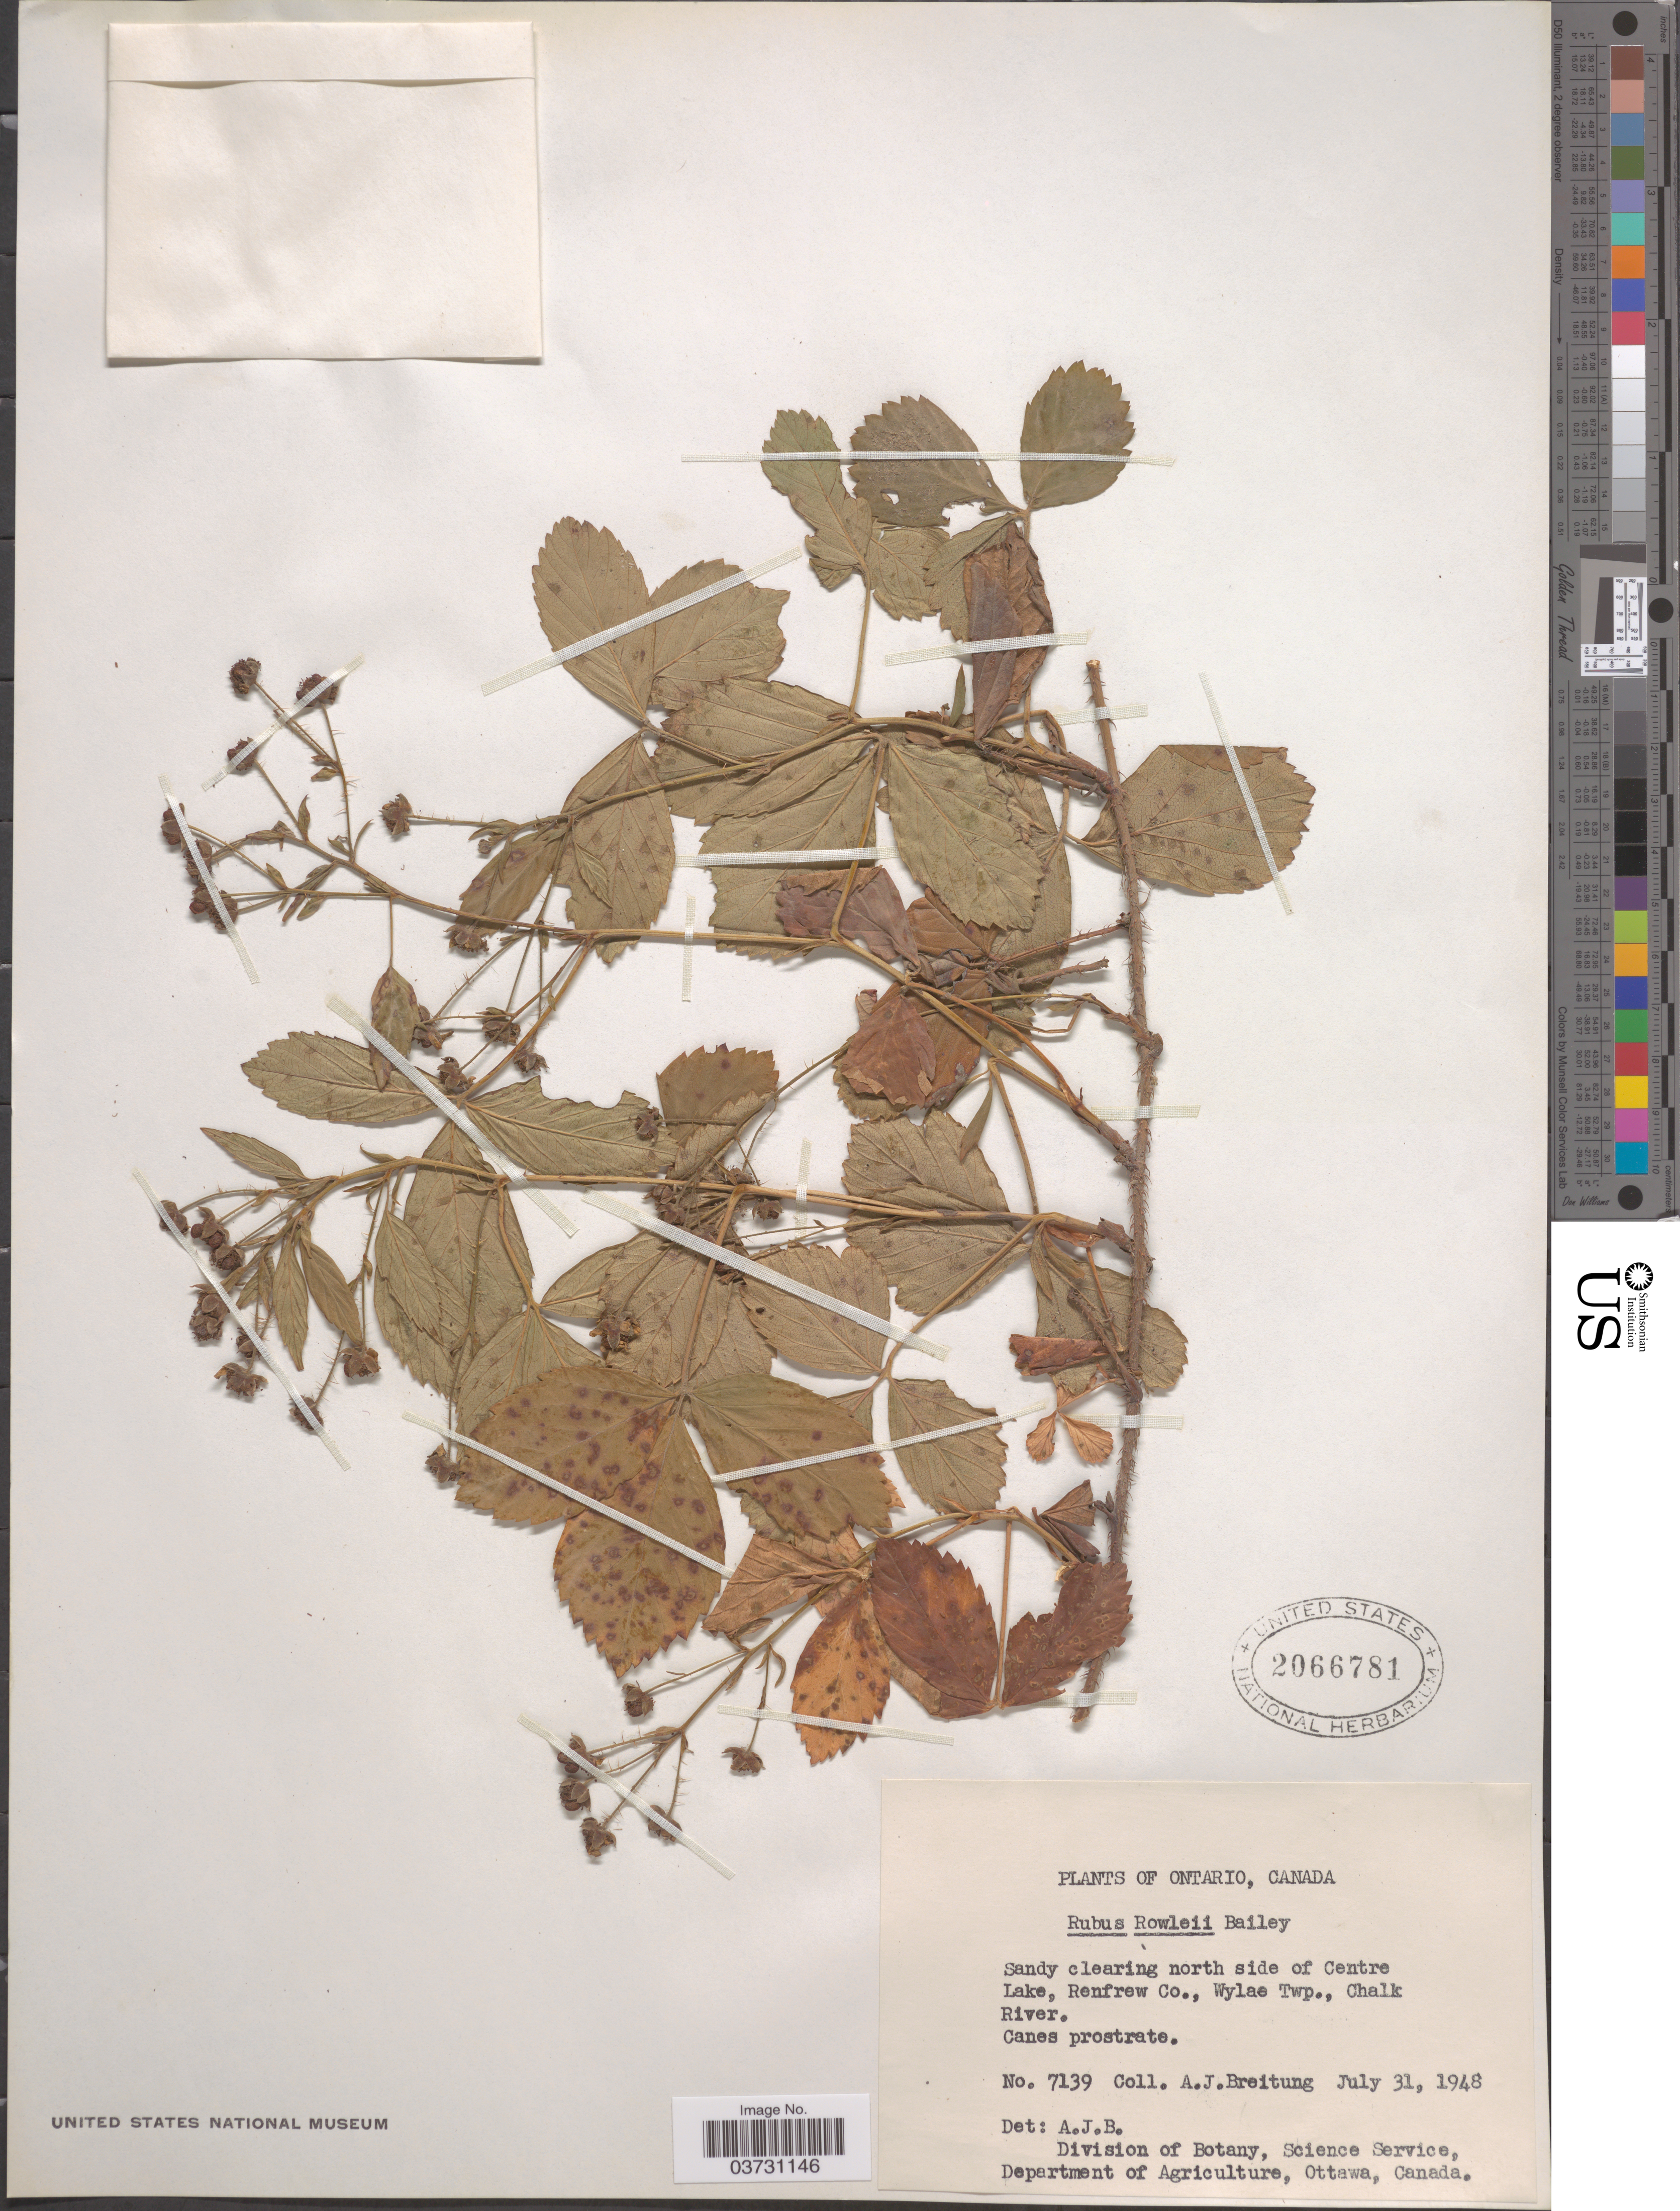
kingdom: Plantae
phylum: Tracheophyta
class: Magnoliopsida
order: Rosales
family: Rosaceae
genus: Rubus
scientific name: Rubus rowleei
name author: L.H. Bailey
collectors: A. Breitung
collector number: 7139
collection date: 1948-07-31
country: Canada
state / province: Ontario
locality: Sandy clearing north side of Centre Lake, Renfrew Co., Wylae Twp., Chalk River.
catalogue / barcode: US 2066781